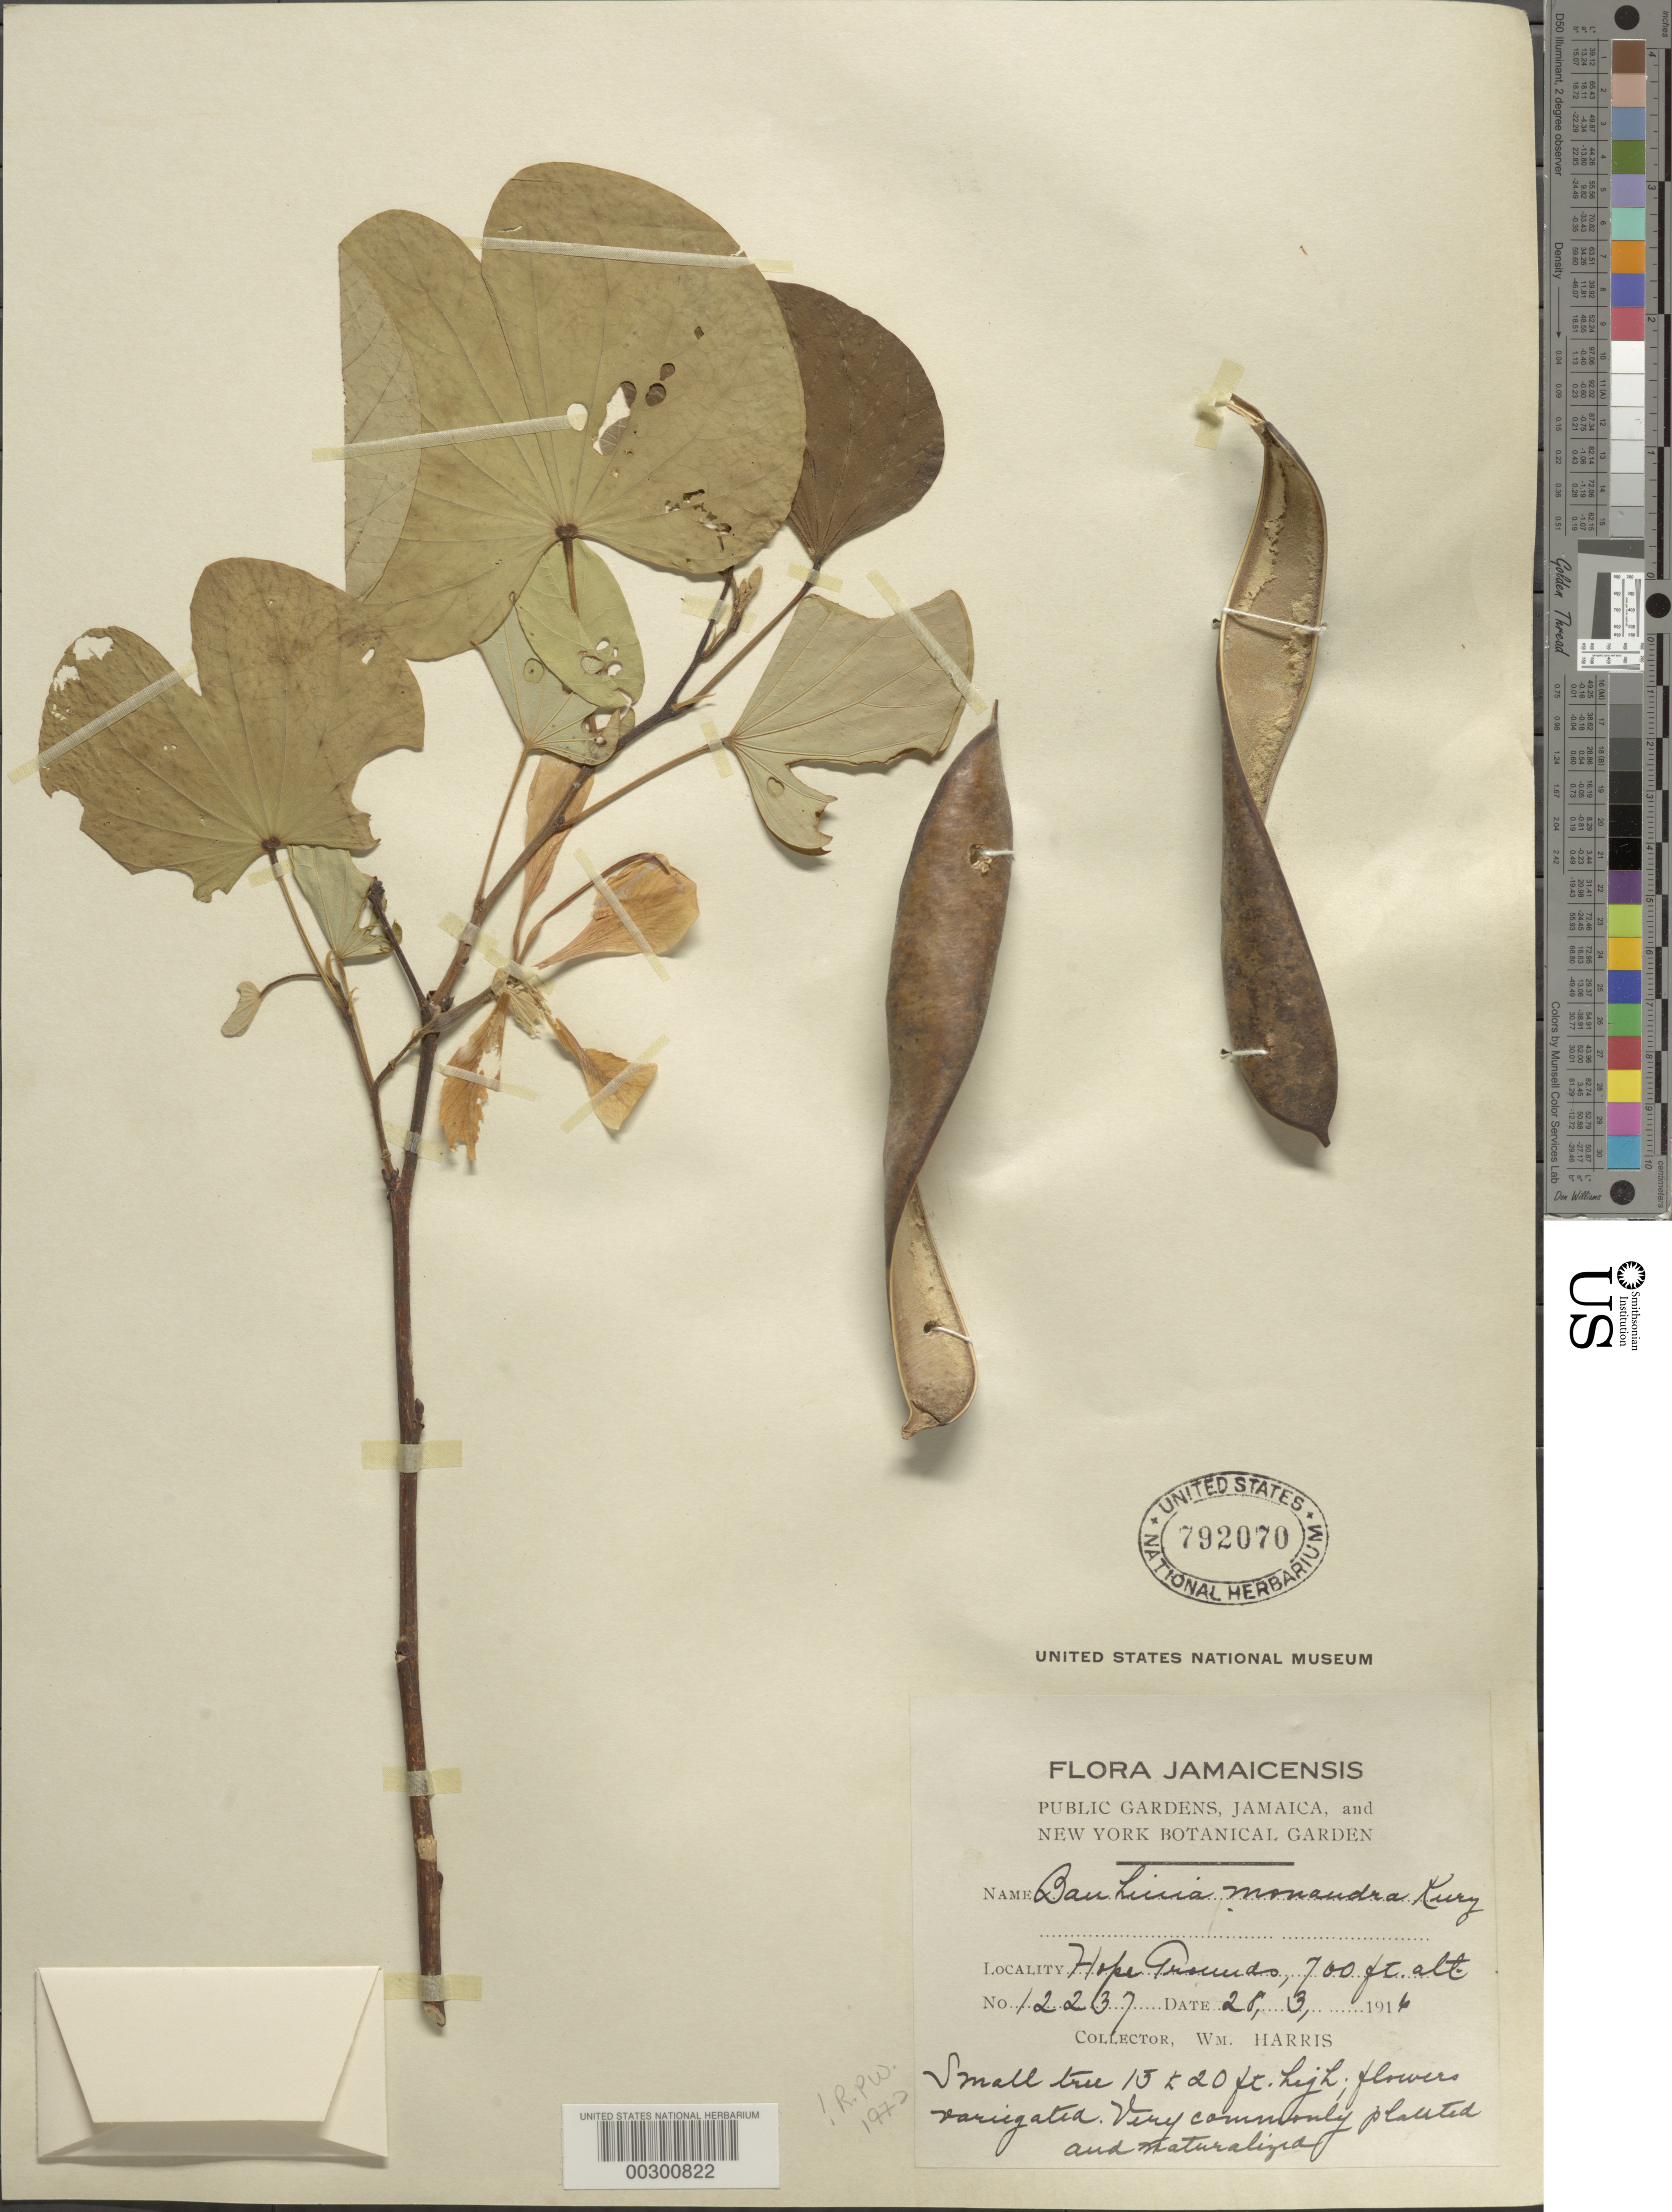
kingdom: Plantae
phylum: Tracheophyta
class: Magnoliopsida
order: Fabales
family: Fabaceae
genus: Bauhinia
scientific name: Bauhinia monandra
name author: Kurz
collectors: W. H. Harris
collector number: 12237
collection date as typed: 28 Mar 1916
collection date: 1916-03-28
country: Jamaica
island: Greater Antilles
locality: Hope grounds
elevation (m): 213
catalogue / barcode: US 792070